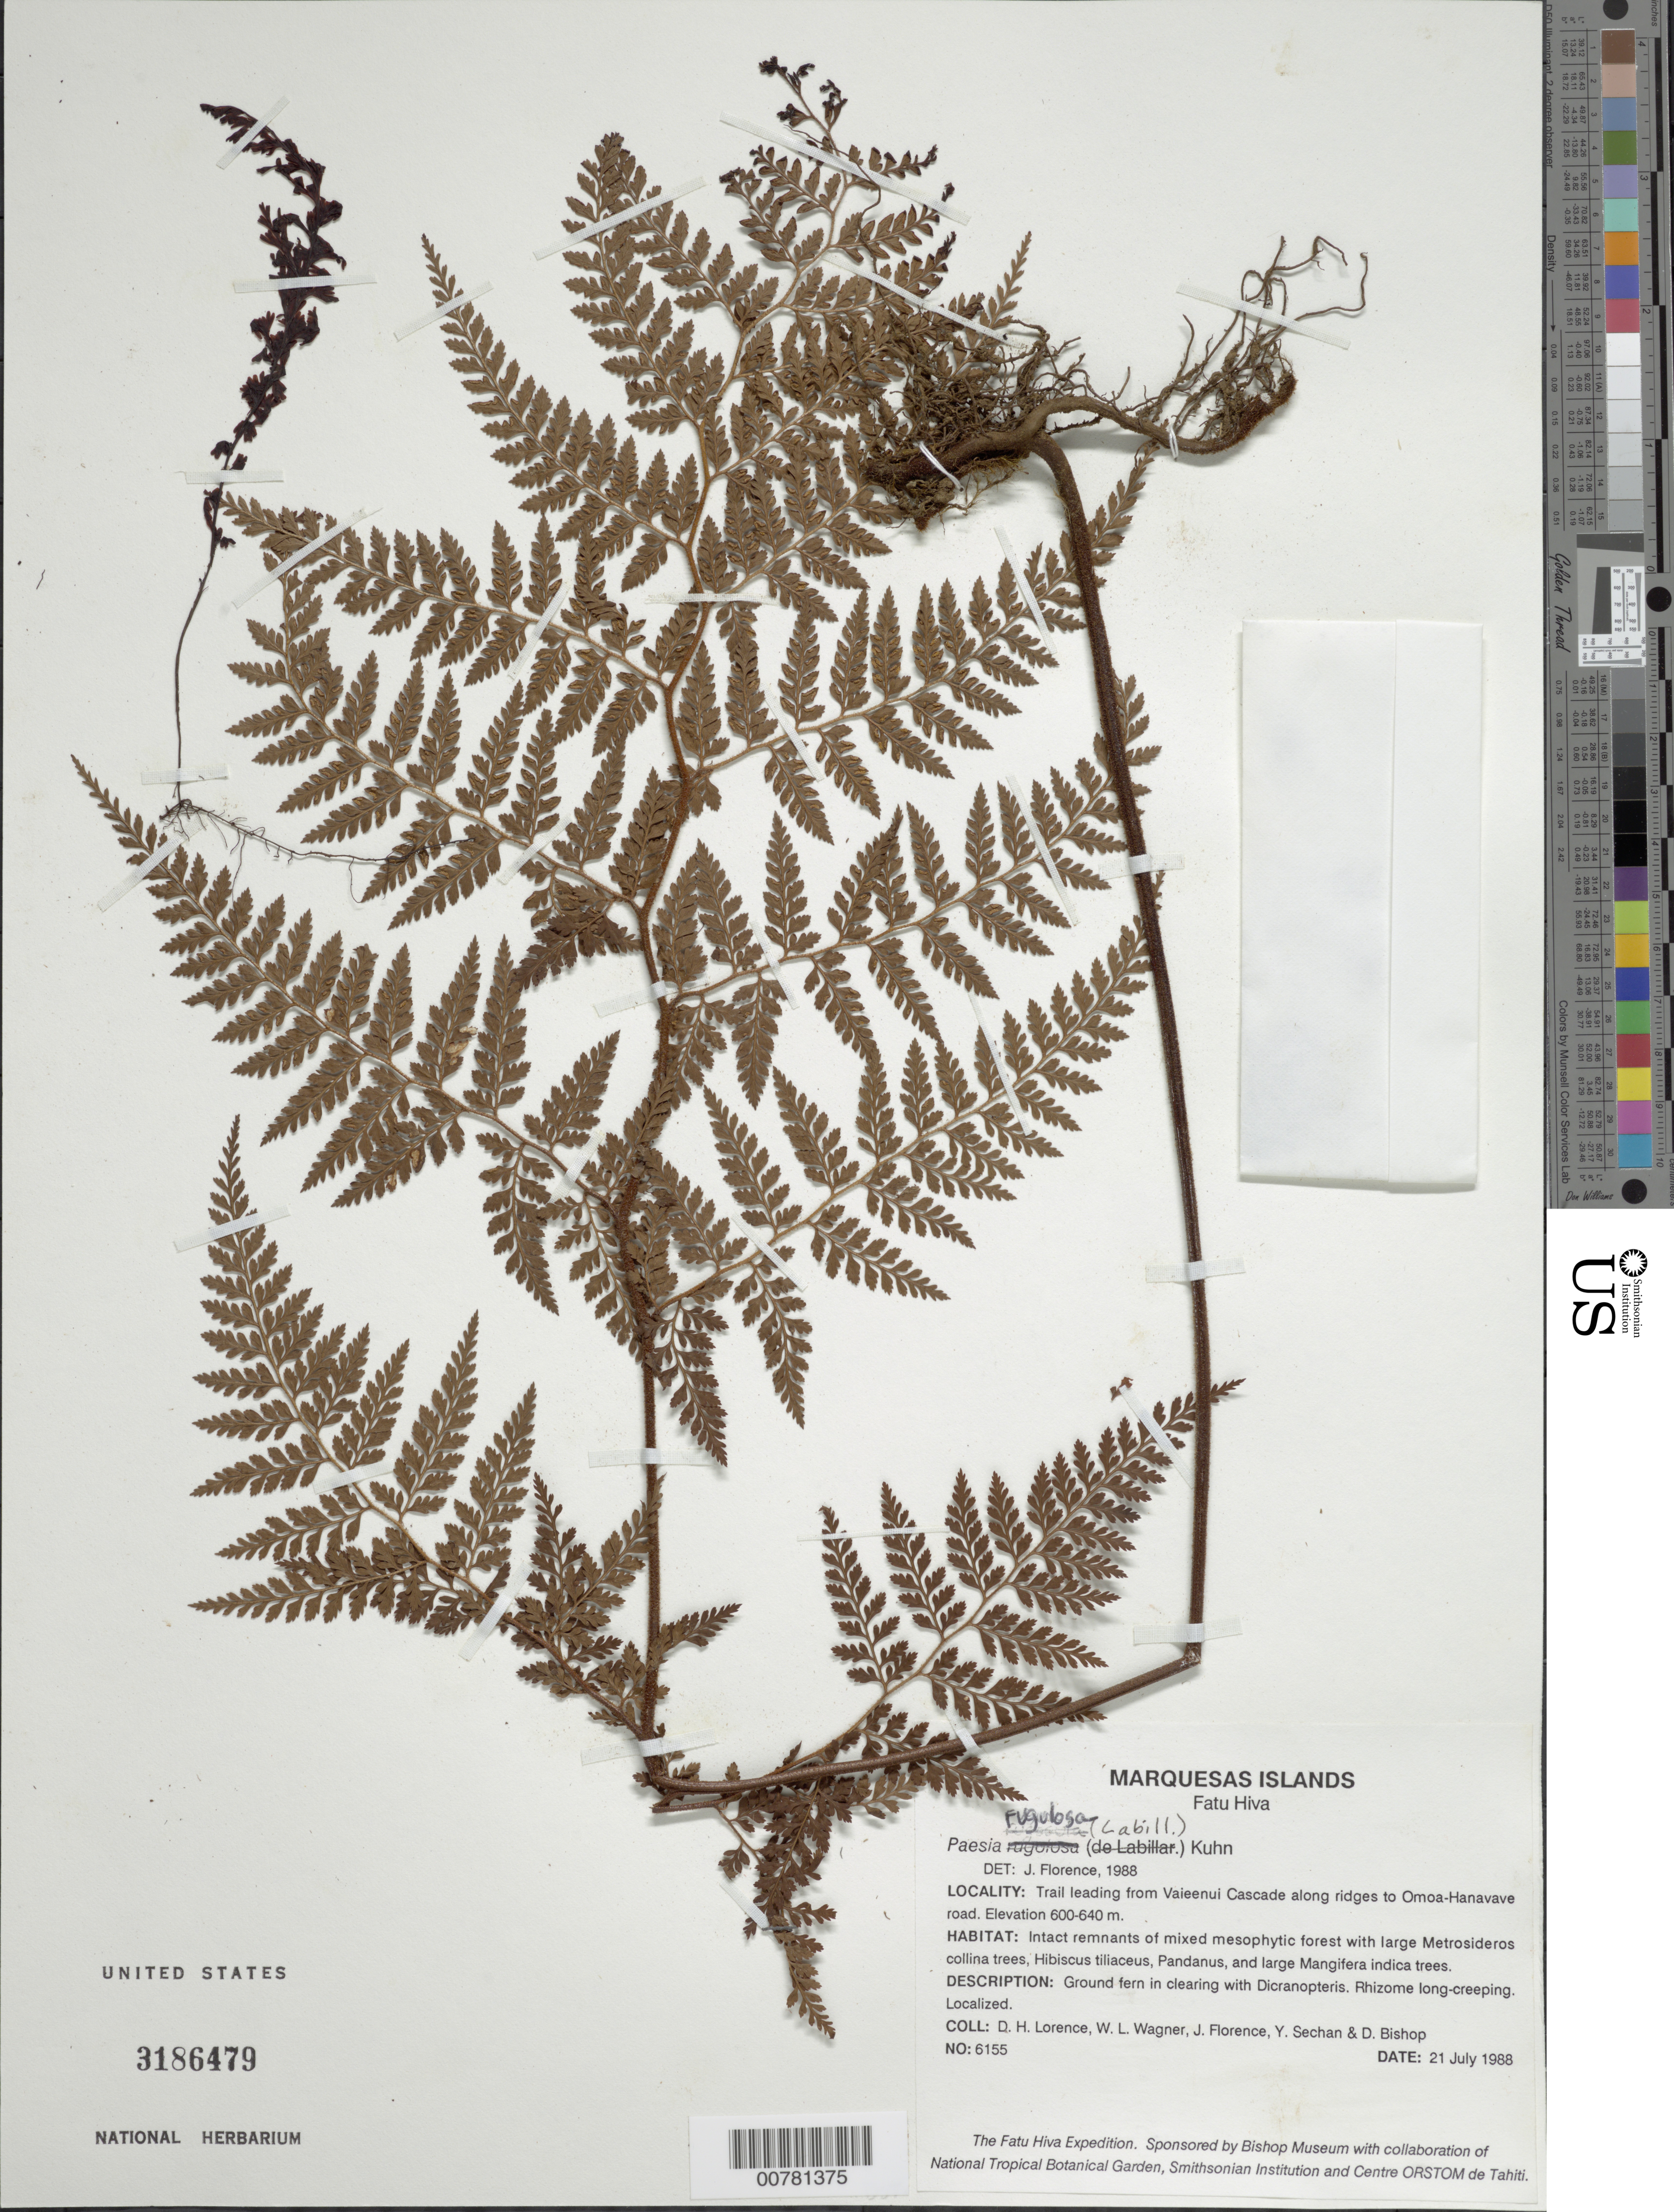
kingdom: Plantae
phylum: Tracheophyta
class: Polypodiopsida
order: Polypodiales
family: Dennstaedtiaceae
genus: Paesia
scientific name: Paesia rugulosa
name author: (Labill.) Kuhn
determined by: Wood, Kenneth R.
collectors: D. Lorence, W. L. Wagner, J. Florence, Y. Sechan & D. Bishop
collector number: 6155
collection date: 1988-07-21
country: French Polynesia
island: Fatu Hiva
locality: Trail leading from Vaieenui Cascade along ridges to 'Omo'a-Hanavave road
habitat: Intact remnants of mixed mesophytic forest. Ground fern in clearing with Dicranopteris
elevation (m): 600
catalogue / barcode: US 3186479